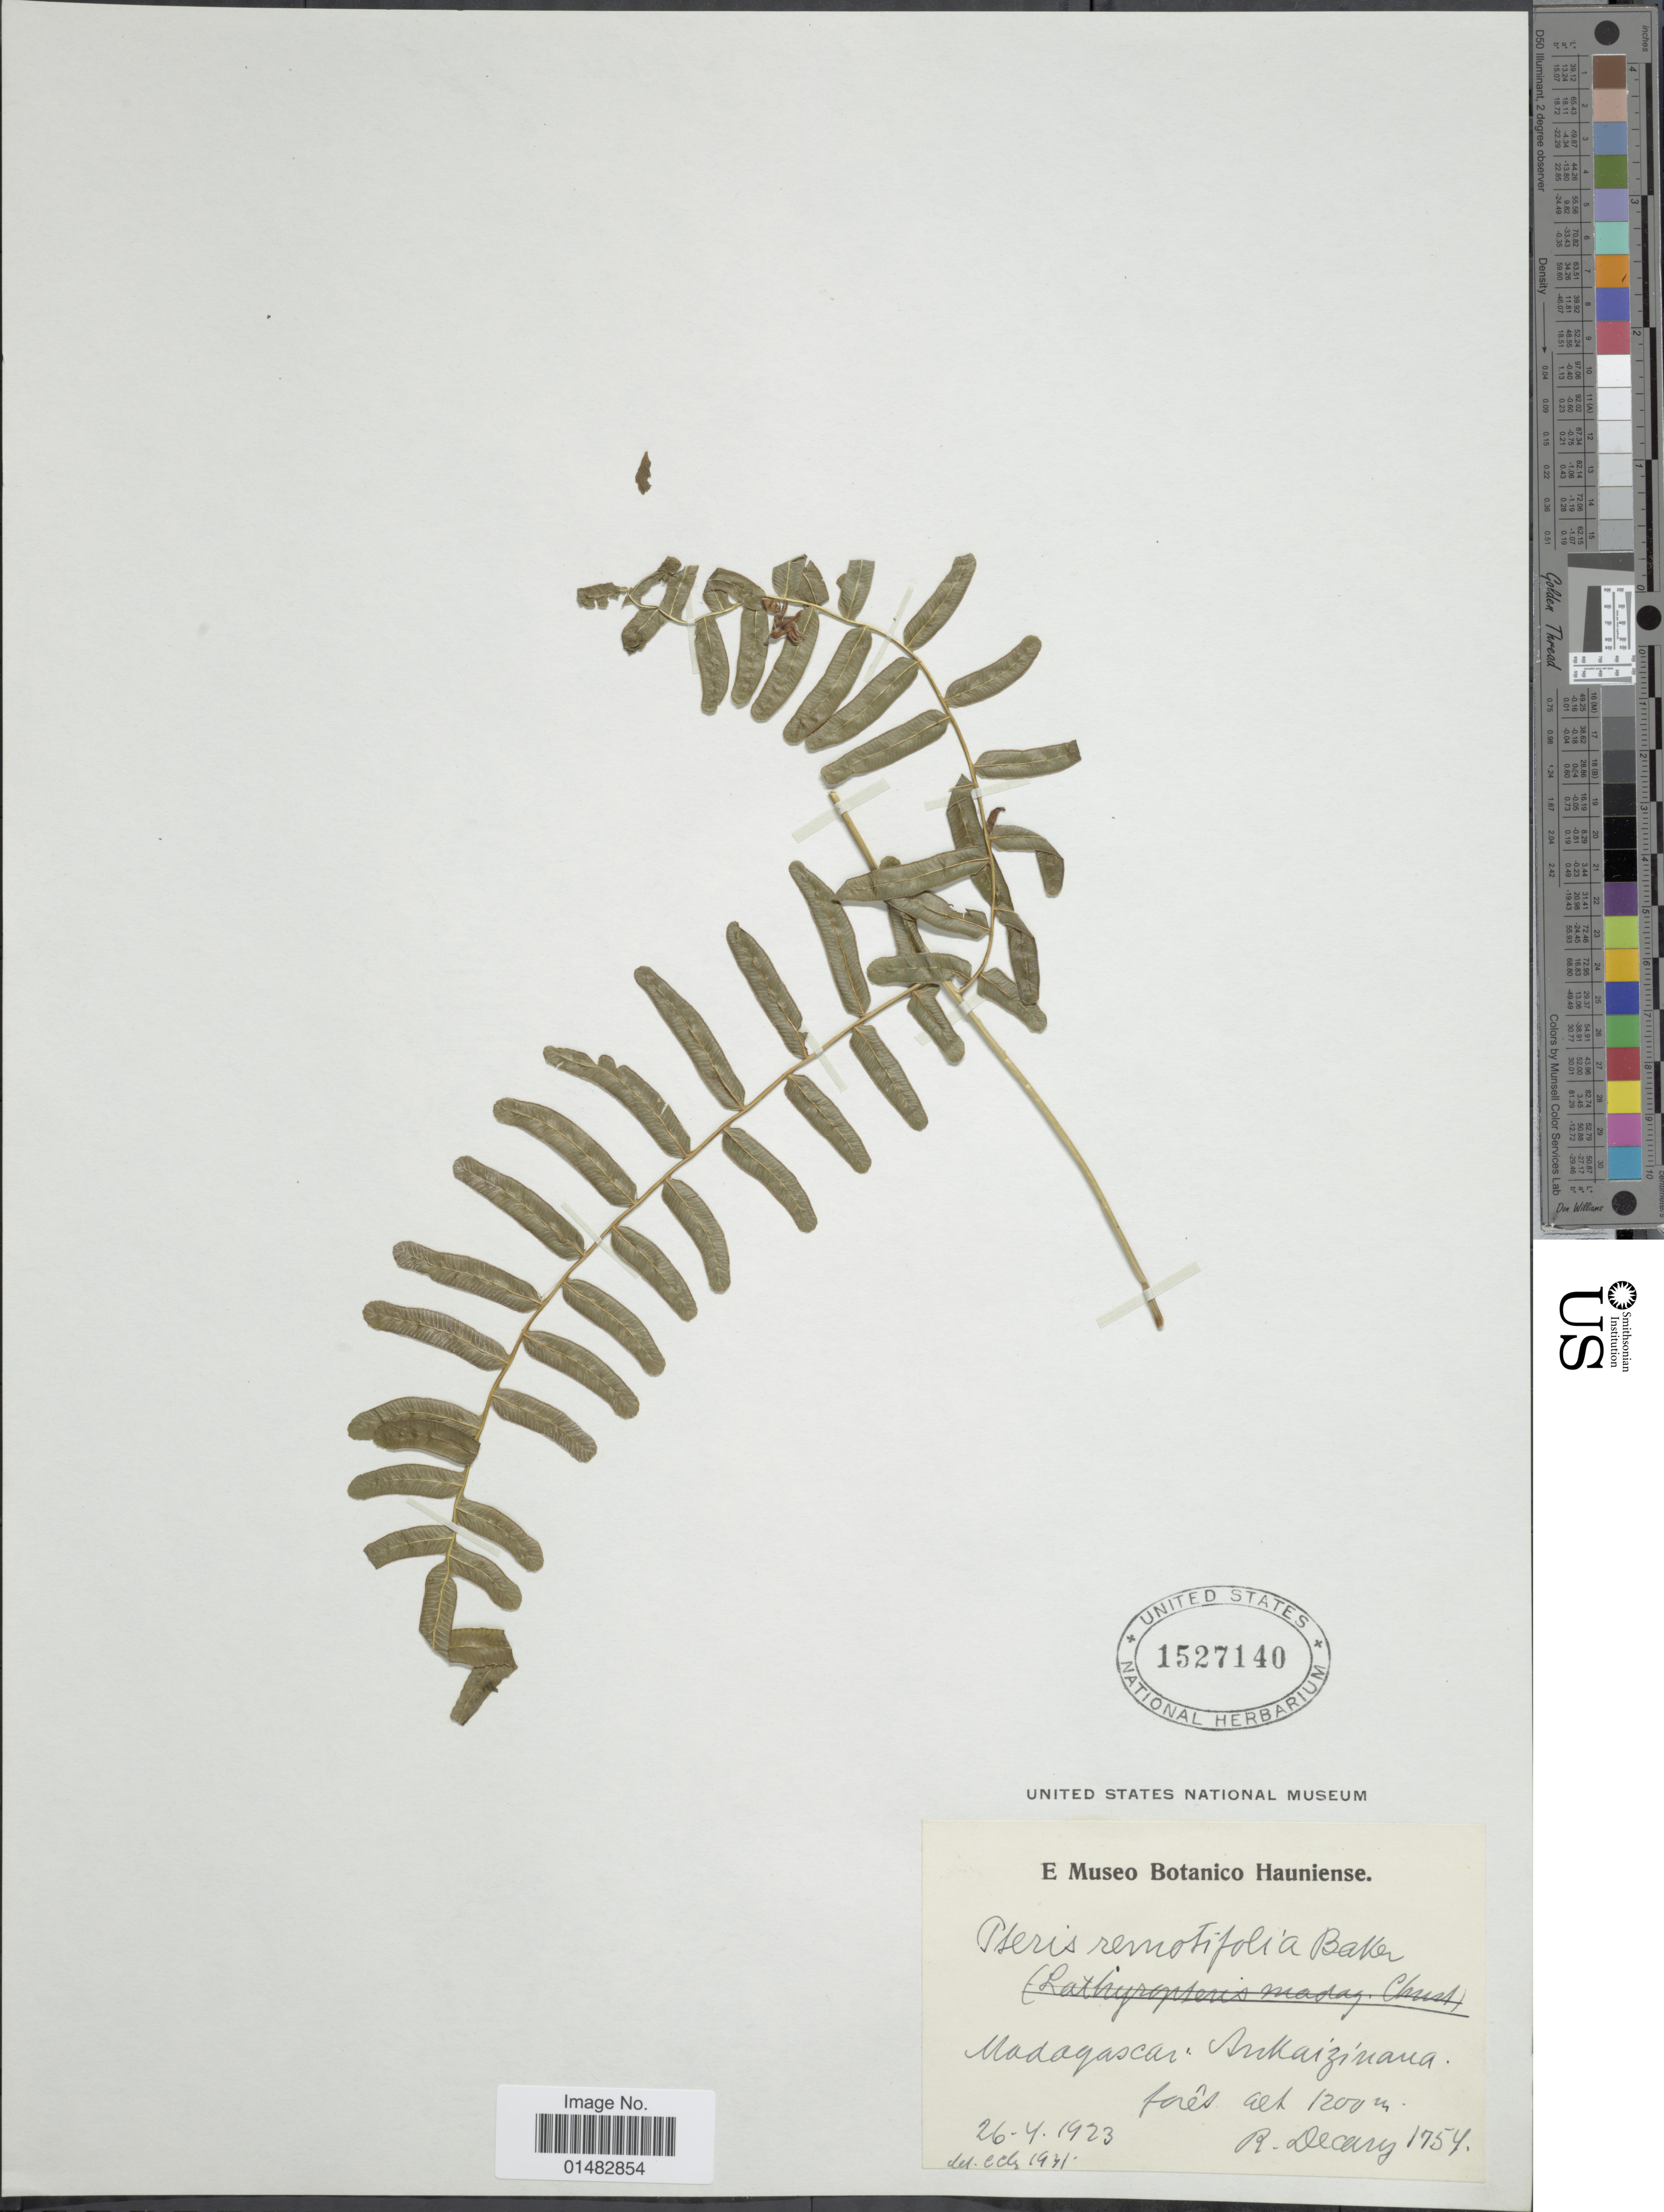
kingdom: Plantae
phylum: Tracheophyta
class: Polypodiopsida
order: Polypodiales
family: Pteridaceae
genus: Pteris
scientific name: Pteris madagascarica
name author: J. Agardh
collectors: R. Decary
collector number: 1754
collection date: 1923-04-26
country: Madagascar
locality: Madagascar, [illegible text]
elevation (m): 1200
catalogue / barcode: US 1527140